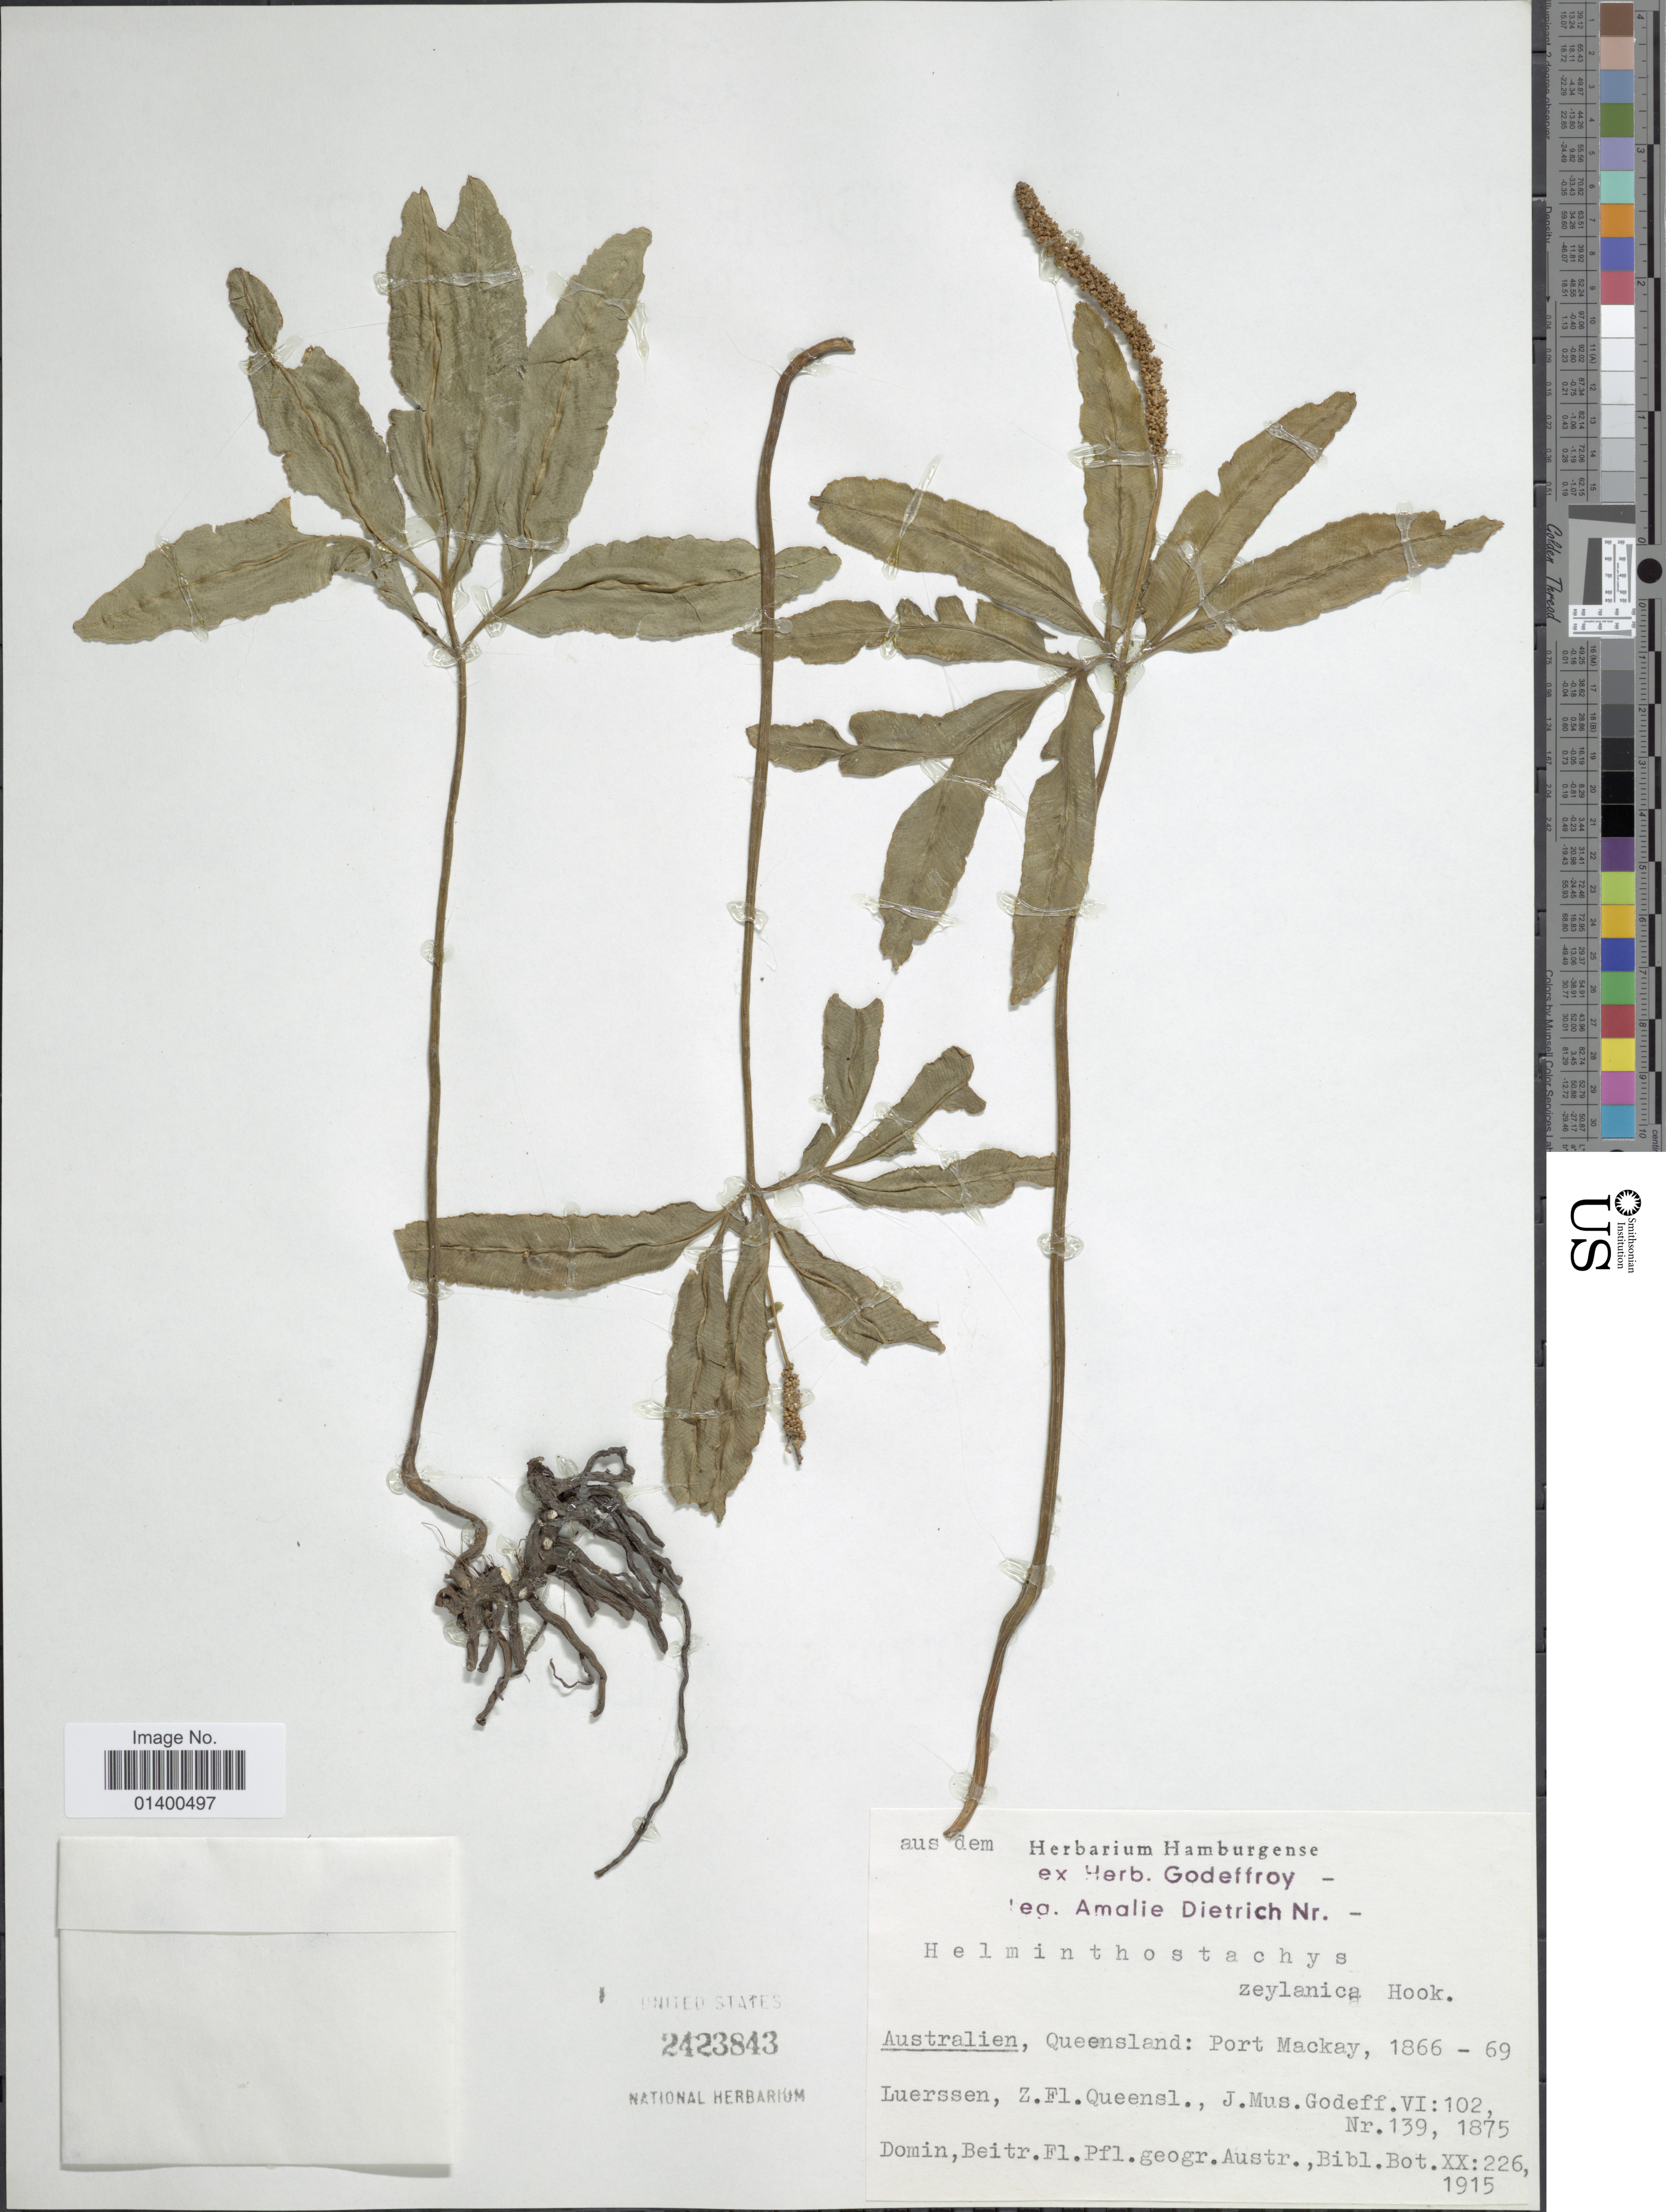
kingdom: Plantae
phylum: Tracheophyta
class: Polypodiopsida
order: Ophioglossales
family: Ophioglossaceae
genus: Helminthostachys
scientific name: Helminthostachys zeylanica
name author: (L.) Hook.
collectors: A. Dietrich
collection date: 1866/1869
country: Australia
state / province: Queensland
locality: Port Mackay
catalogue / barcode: US 2423843